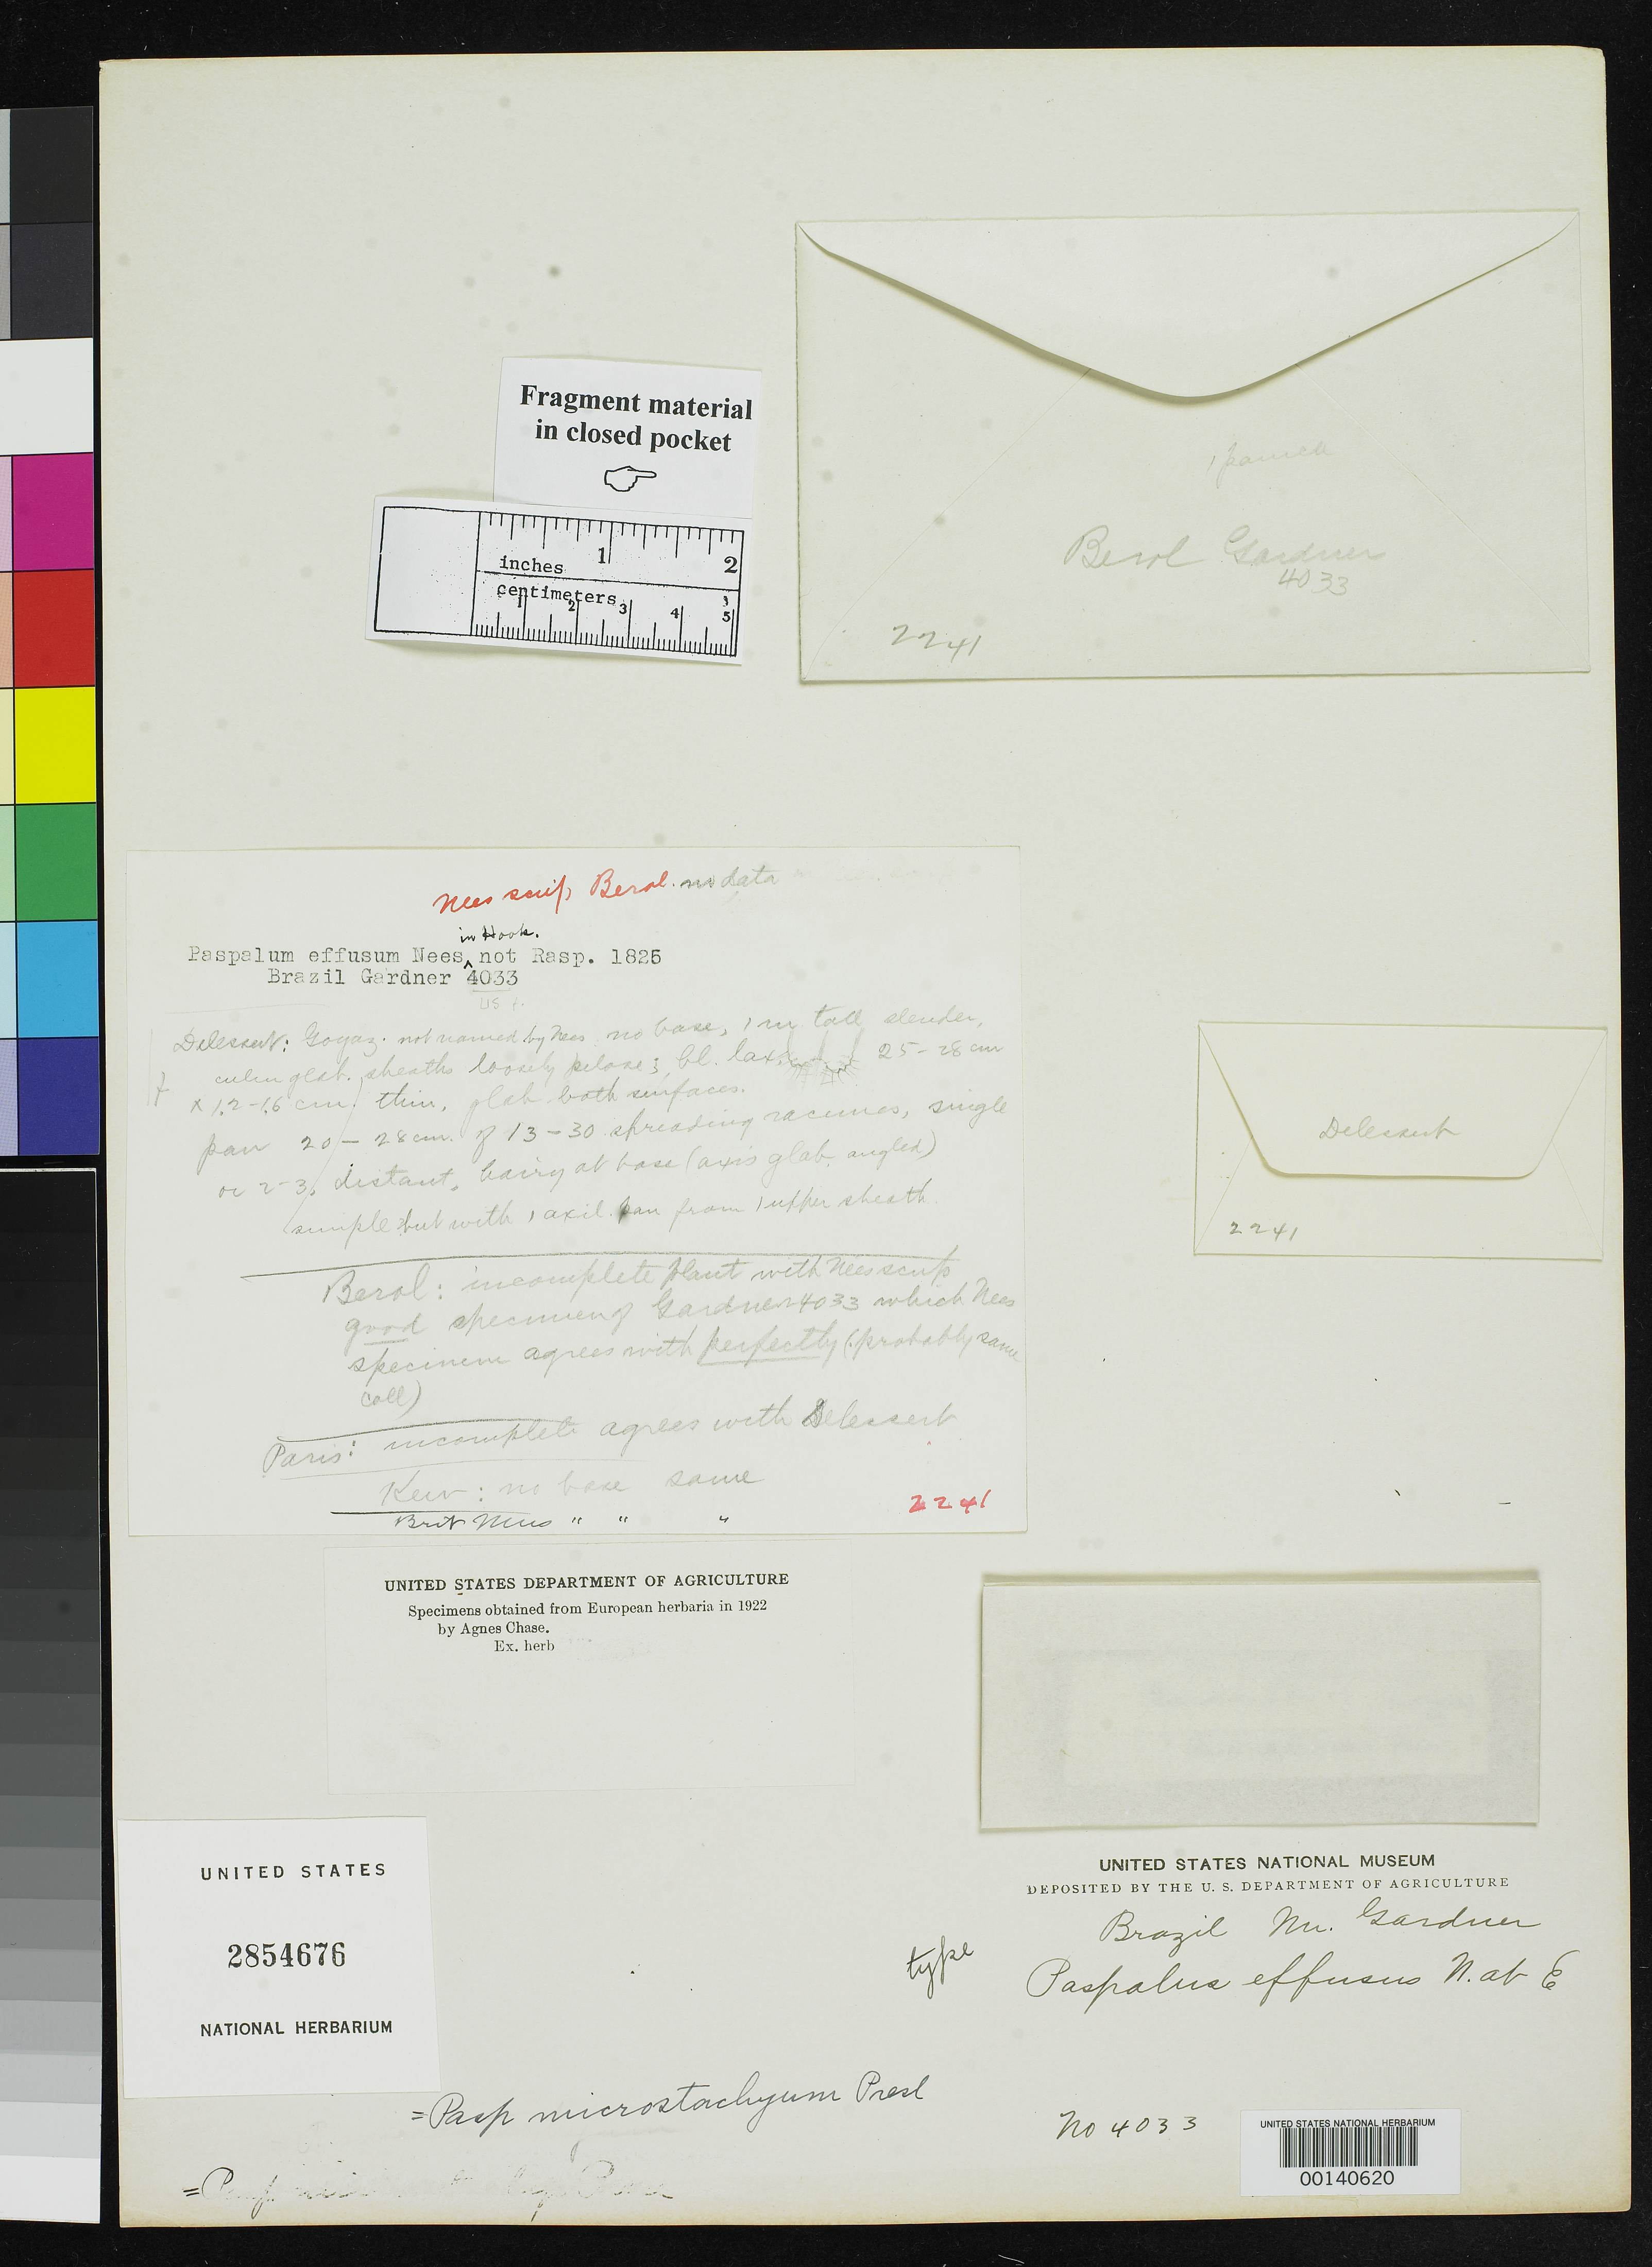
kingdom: Plantae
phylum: Tracheophyta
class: Liliopsida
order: Poales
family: Poaceae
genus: Paspalum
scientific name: Paspalum effusum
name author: Nees in Hook.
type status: Type Fragment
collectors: G. Gardner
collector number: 4033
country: Brazil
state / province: Minas Gerais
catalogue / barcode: US 2854676